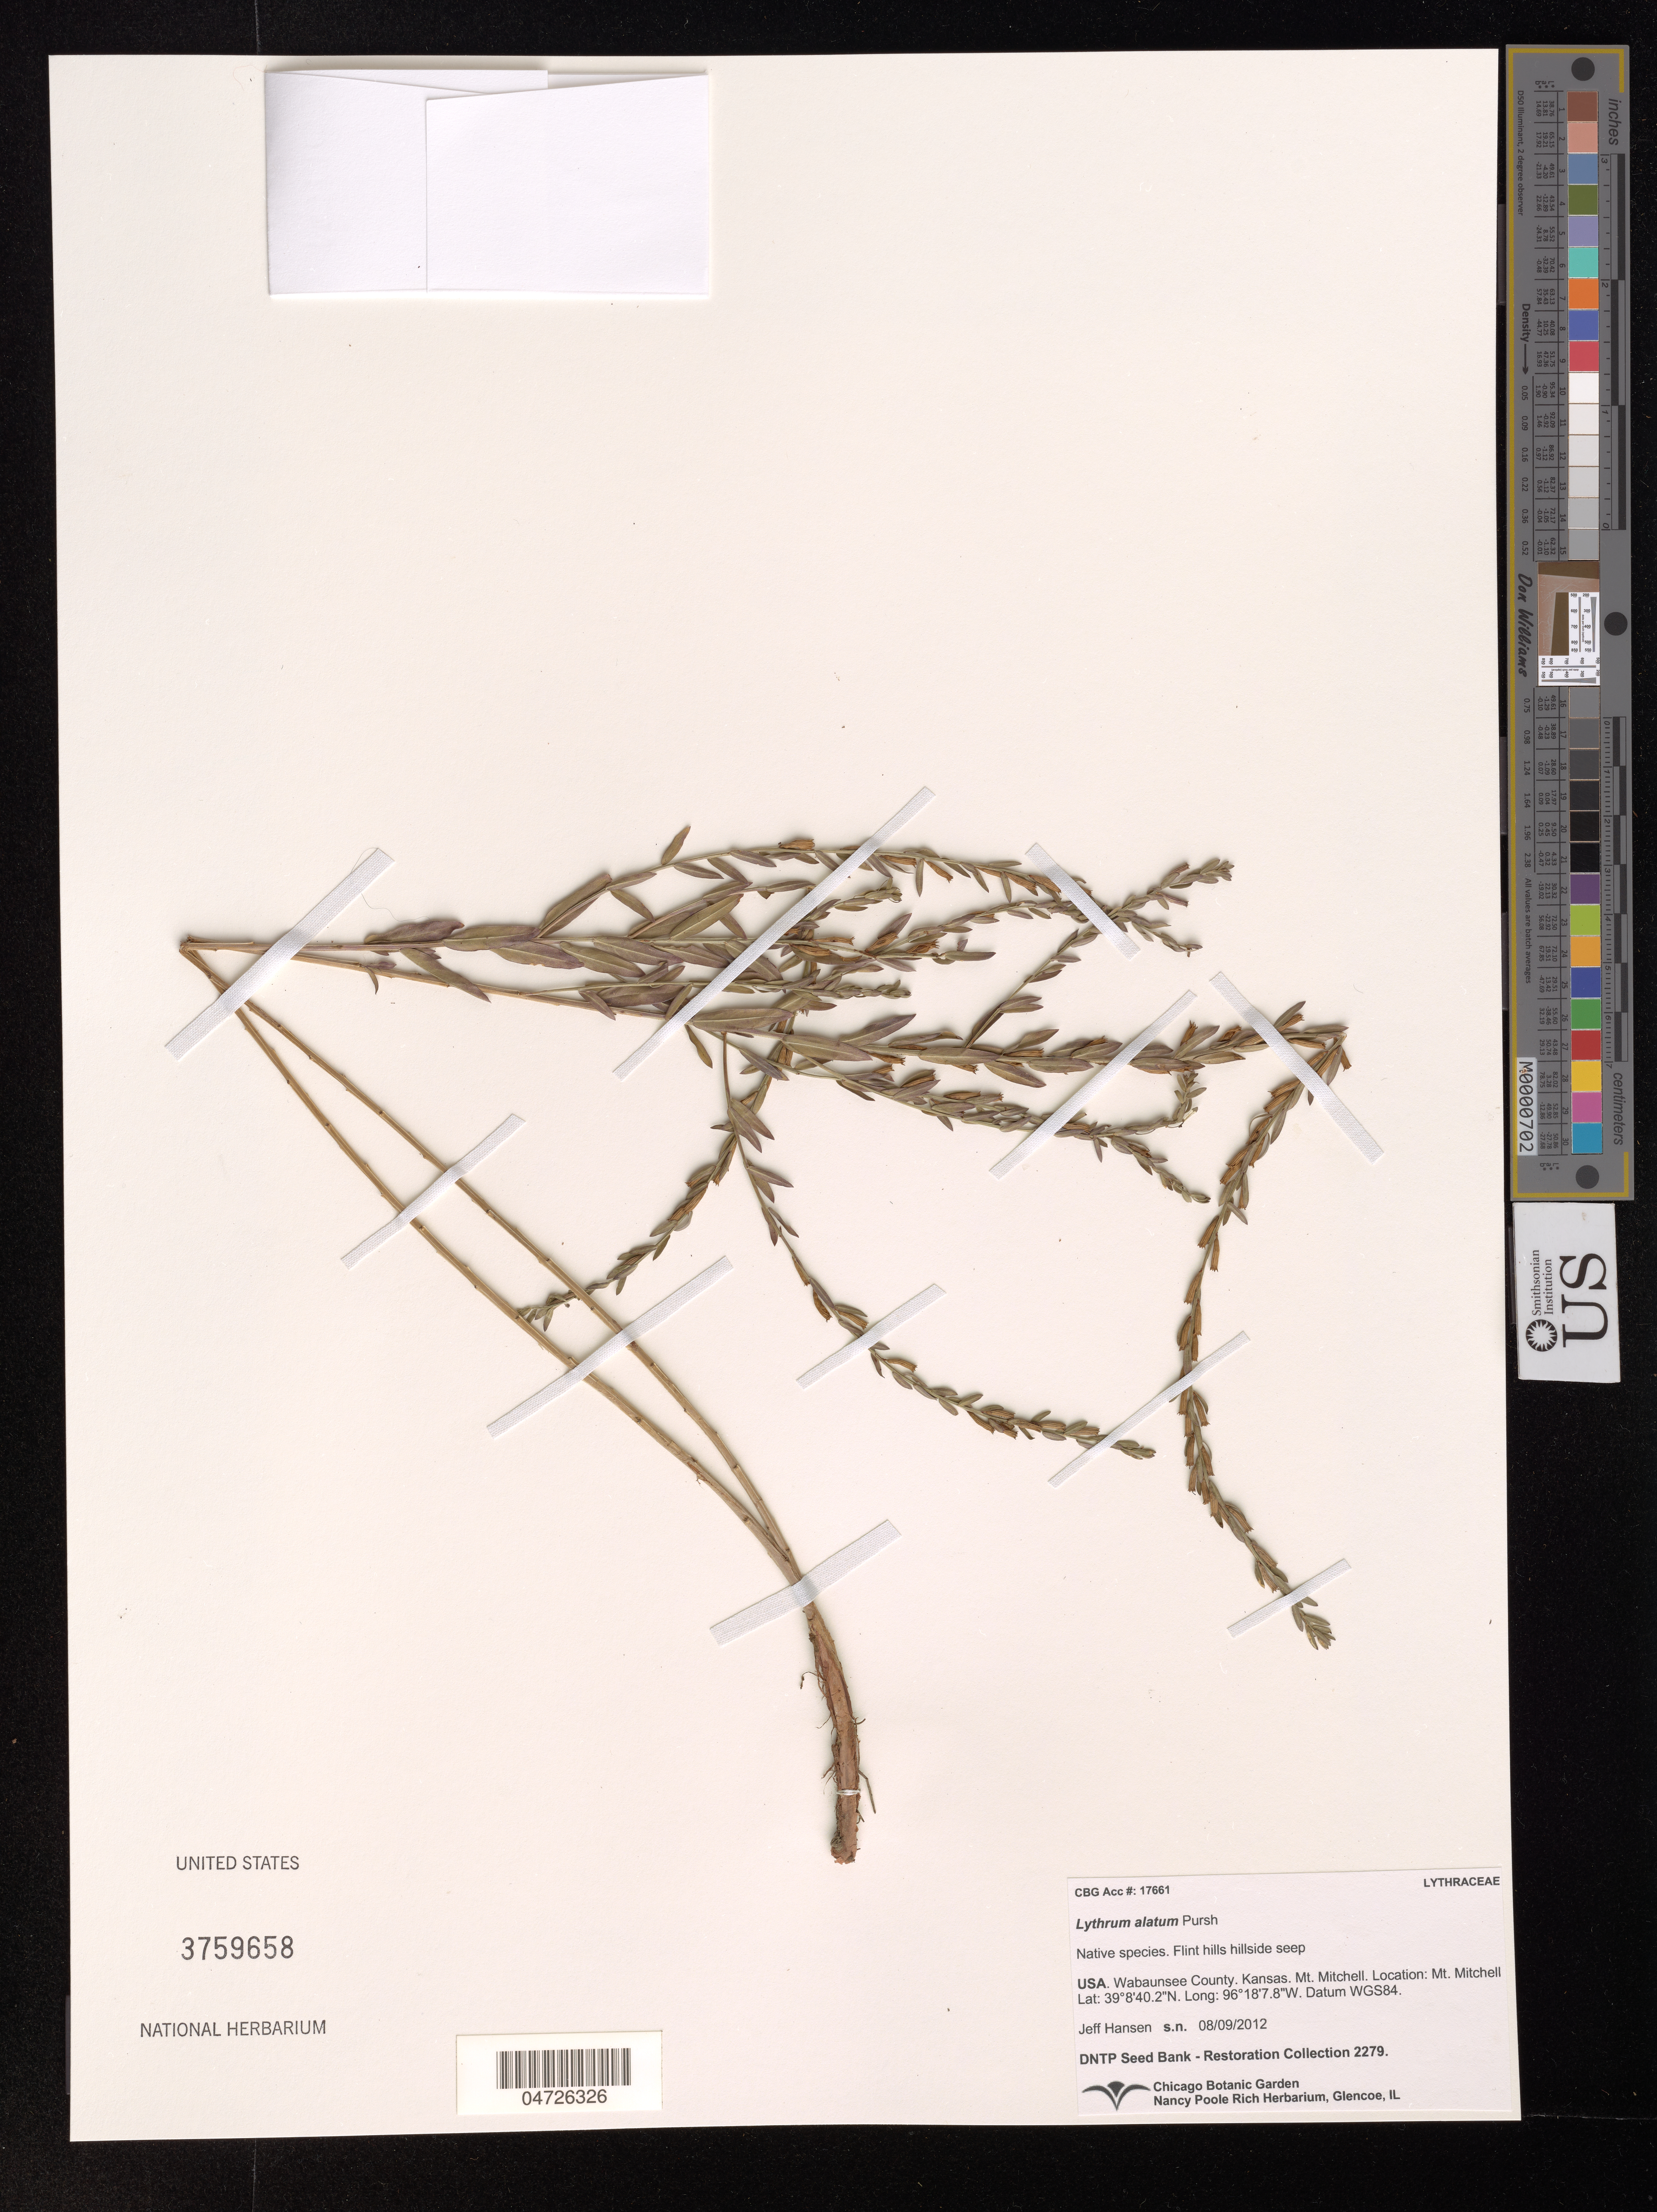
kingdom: Plantae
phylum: Tracheophyta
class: Magnoliopsida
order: Myrtales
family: Lythraceae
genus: Lythrum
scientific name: Lythrum alatum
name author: Pursh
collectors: J. Hansen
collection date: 2012-08-09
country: United States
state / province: Kansas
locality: Wabaunsee County. Mt. Mitchell. Datum WGS84.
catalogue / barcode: US 3759658